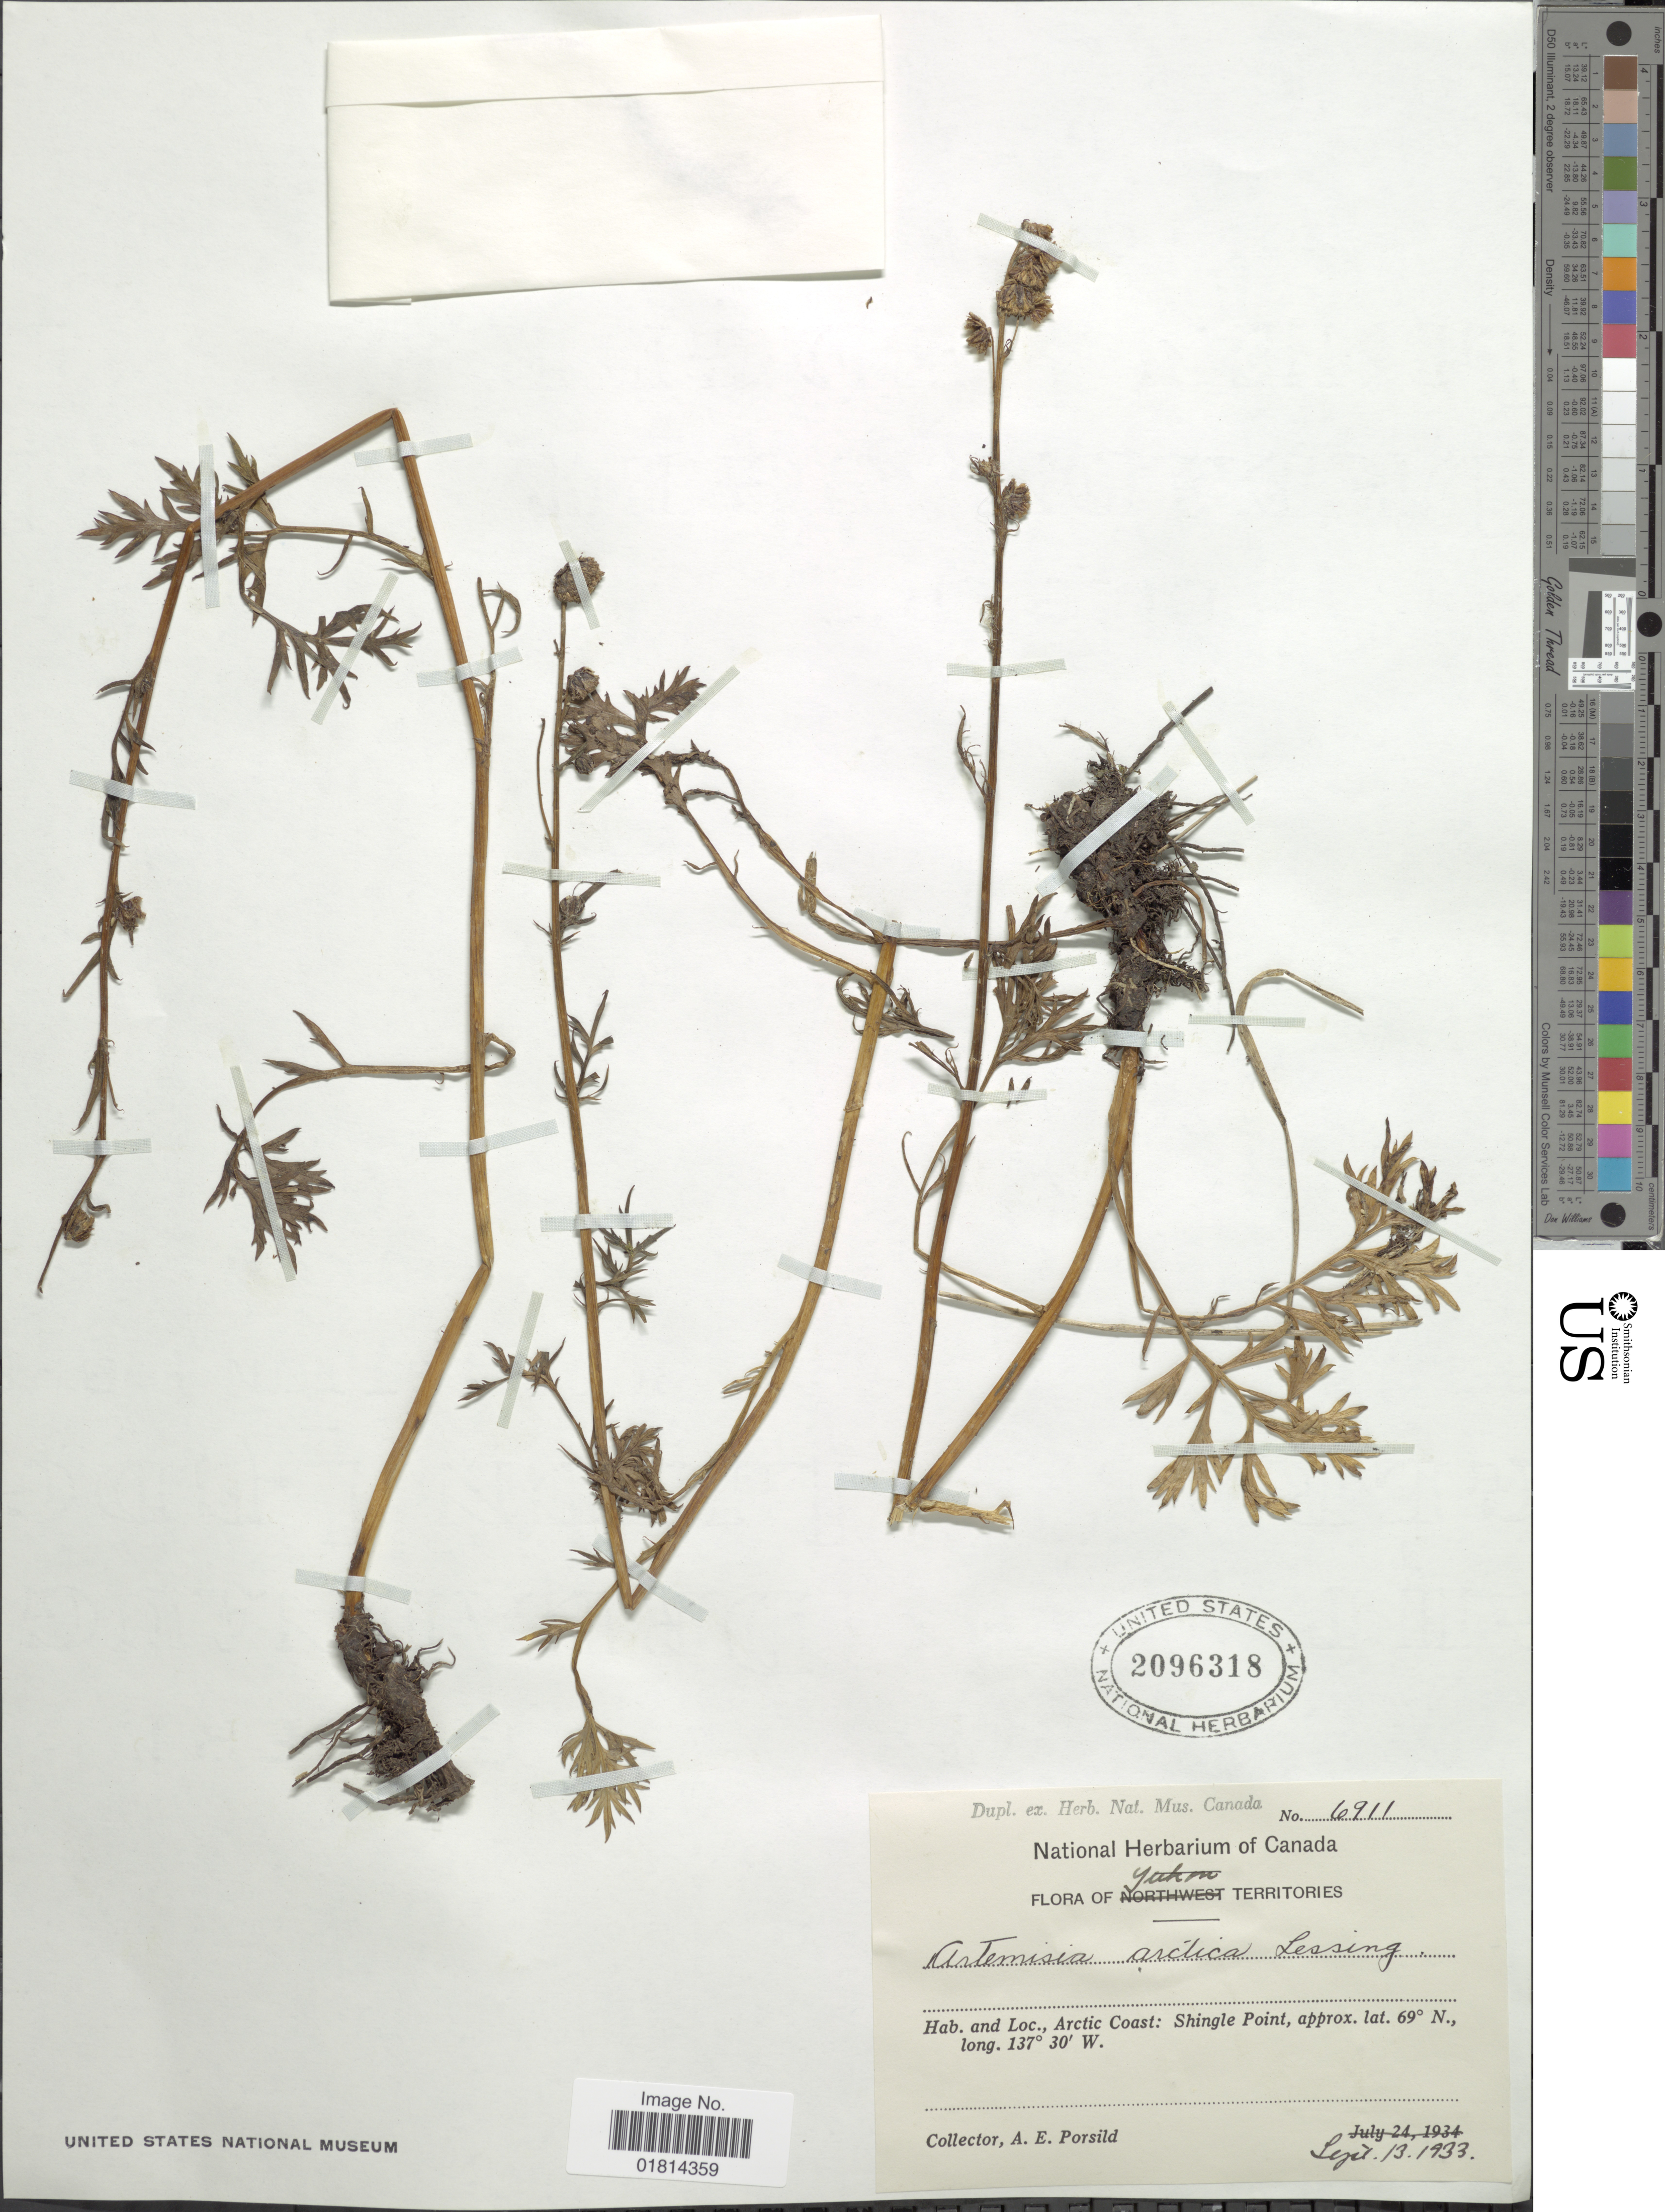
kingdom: Plantae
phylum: Tracheophyta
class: Magnoliopsida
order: Asterales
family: Asteraceae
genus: Artemisia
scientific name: Artemisia arctica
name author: Less.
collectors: A. E. Porsild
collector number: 6911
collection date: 1933-09-13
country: Canada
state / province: Yukon Territory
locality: Arctic Coast: Shingle Point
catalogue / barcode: US 2096318